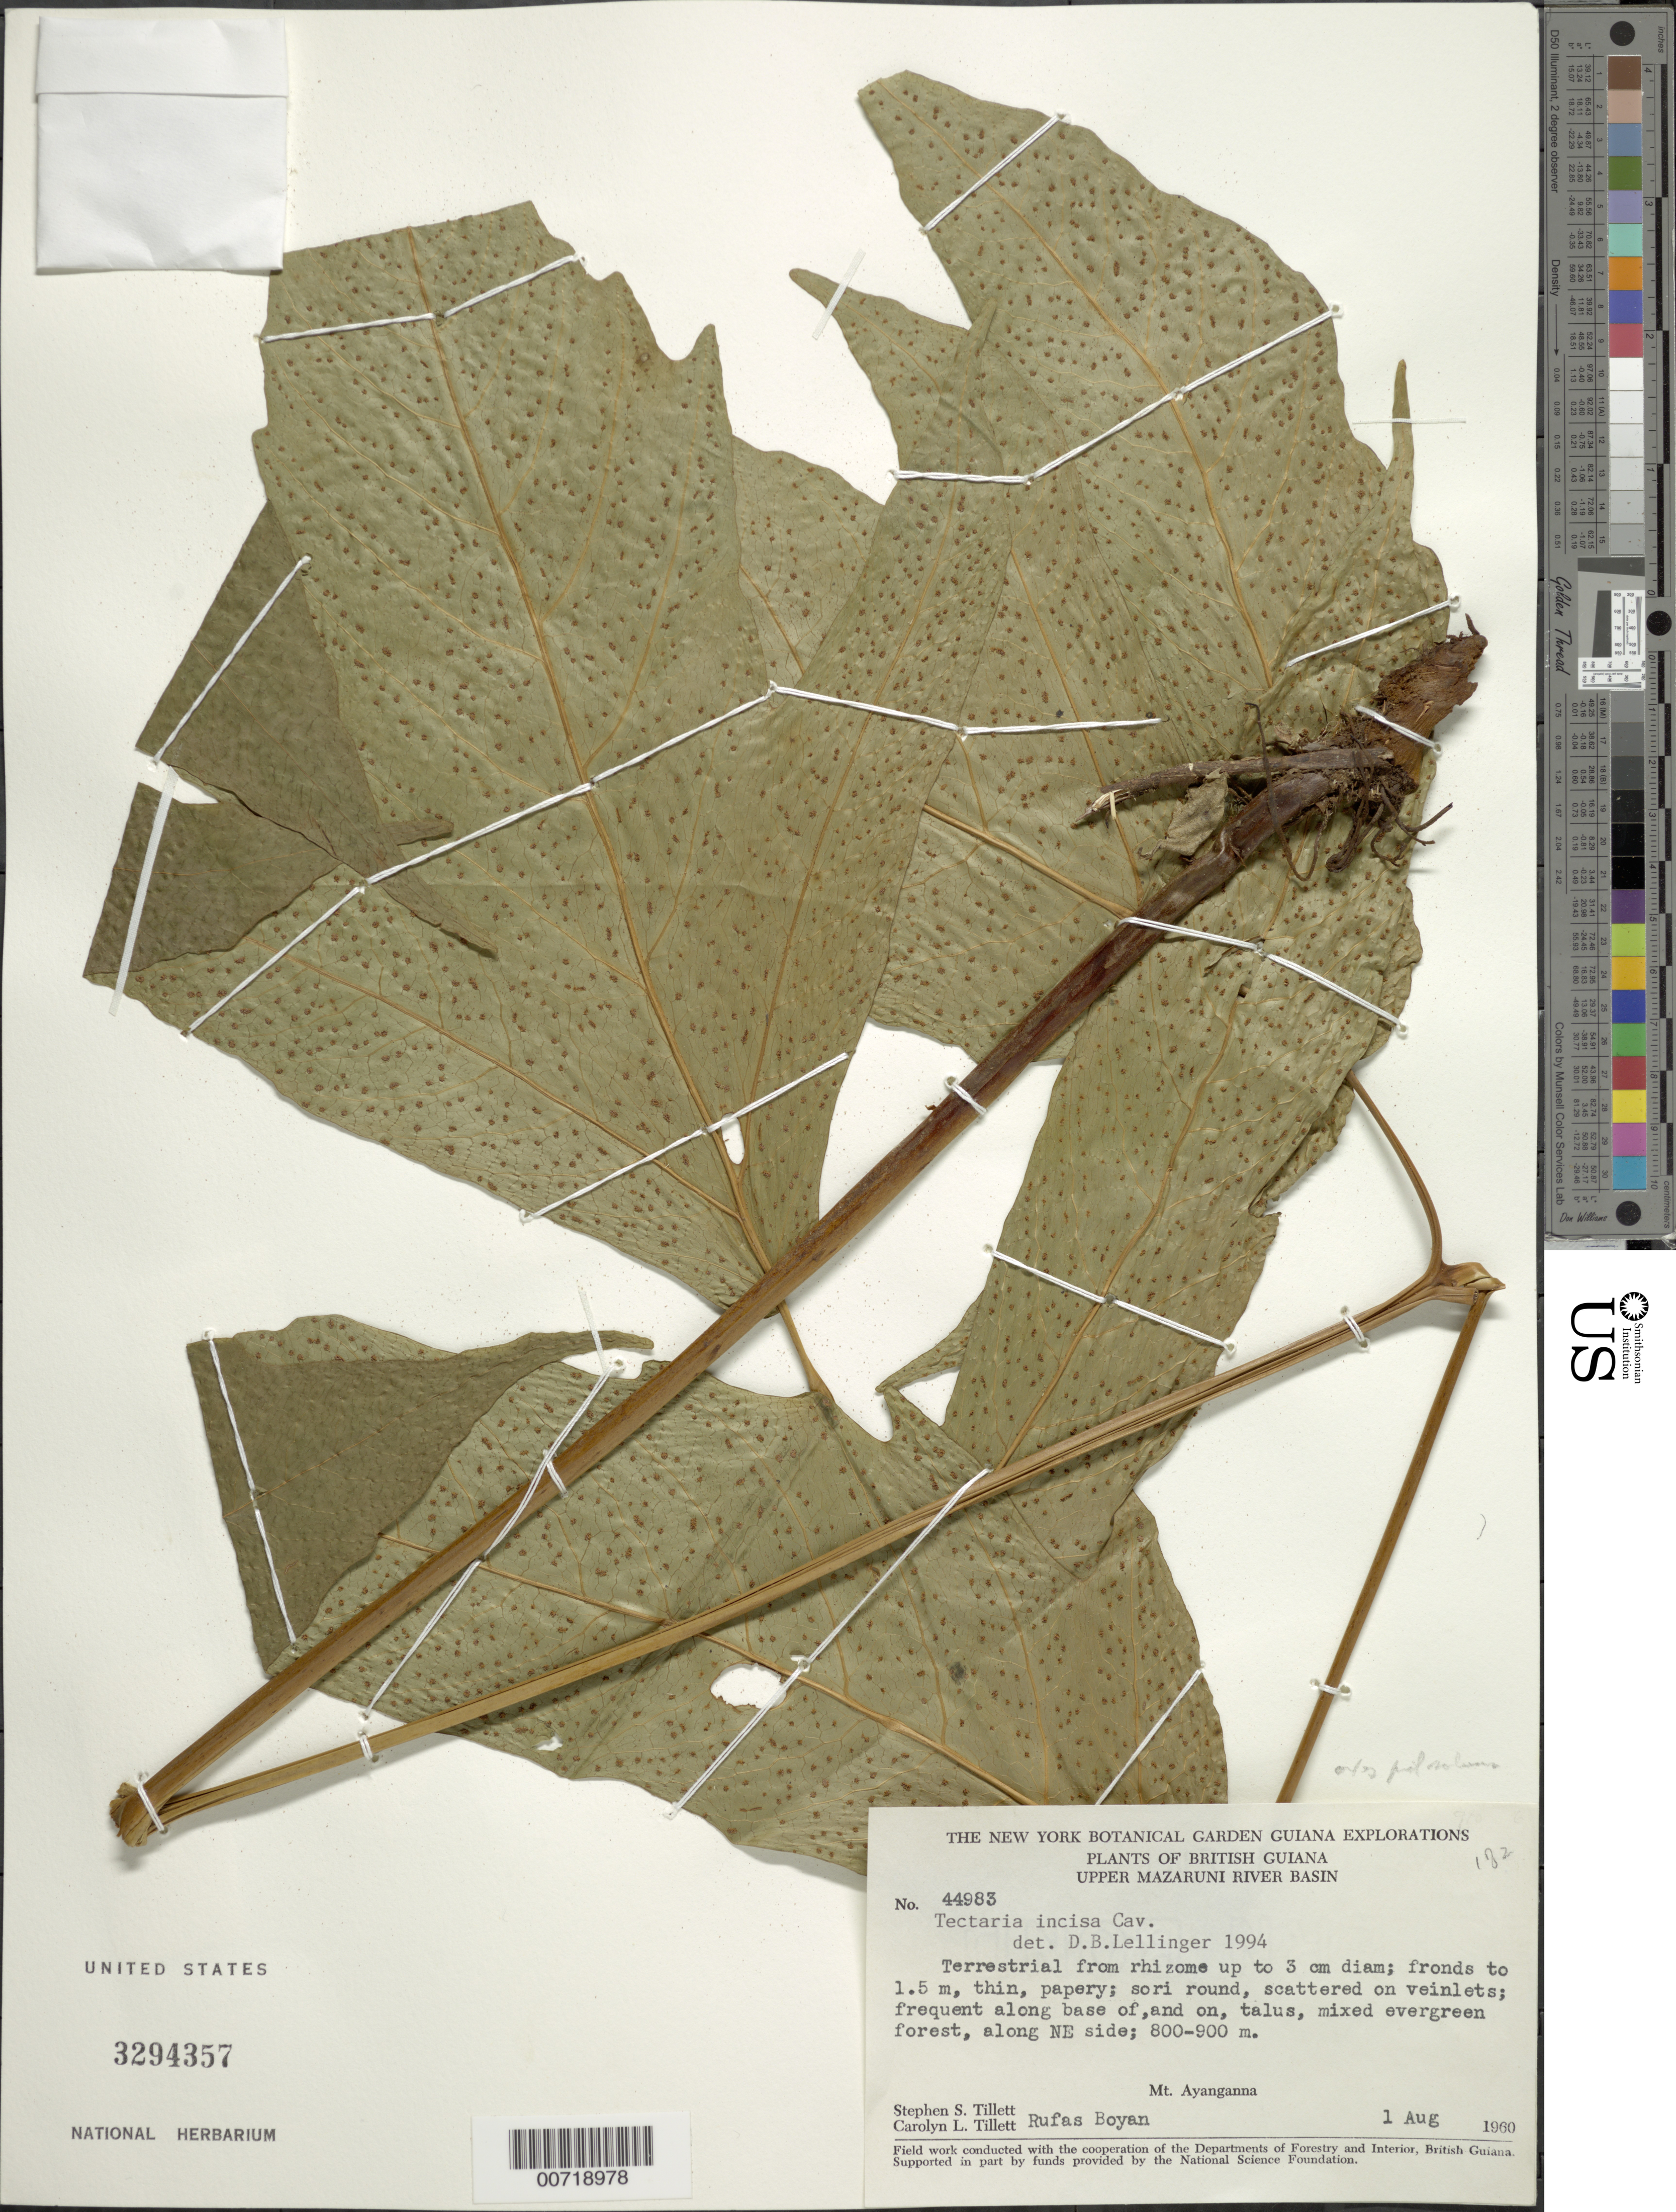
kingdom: Plantae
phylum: Tracheophyta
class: Polypodiopsida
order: Polypodiales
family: Tectariaceae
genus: Tectaria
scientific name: Tectaria incisa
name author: Cav.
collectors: S. S. Tillett, C. L. Tillett & R. Boyan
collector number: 44983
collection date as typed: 1-Aug-60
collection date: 1960-08-01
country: Guyana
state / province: Cuyuni-Mazaruni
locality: Mt. Ayanganna, NE side of, Upper Mazaruni R Basin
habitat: Mixed evergreen forest, at base and on talus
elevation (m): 800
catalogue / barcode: US 3294357